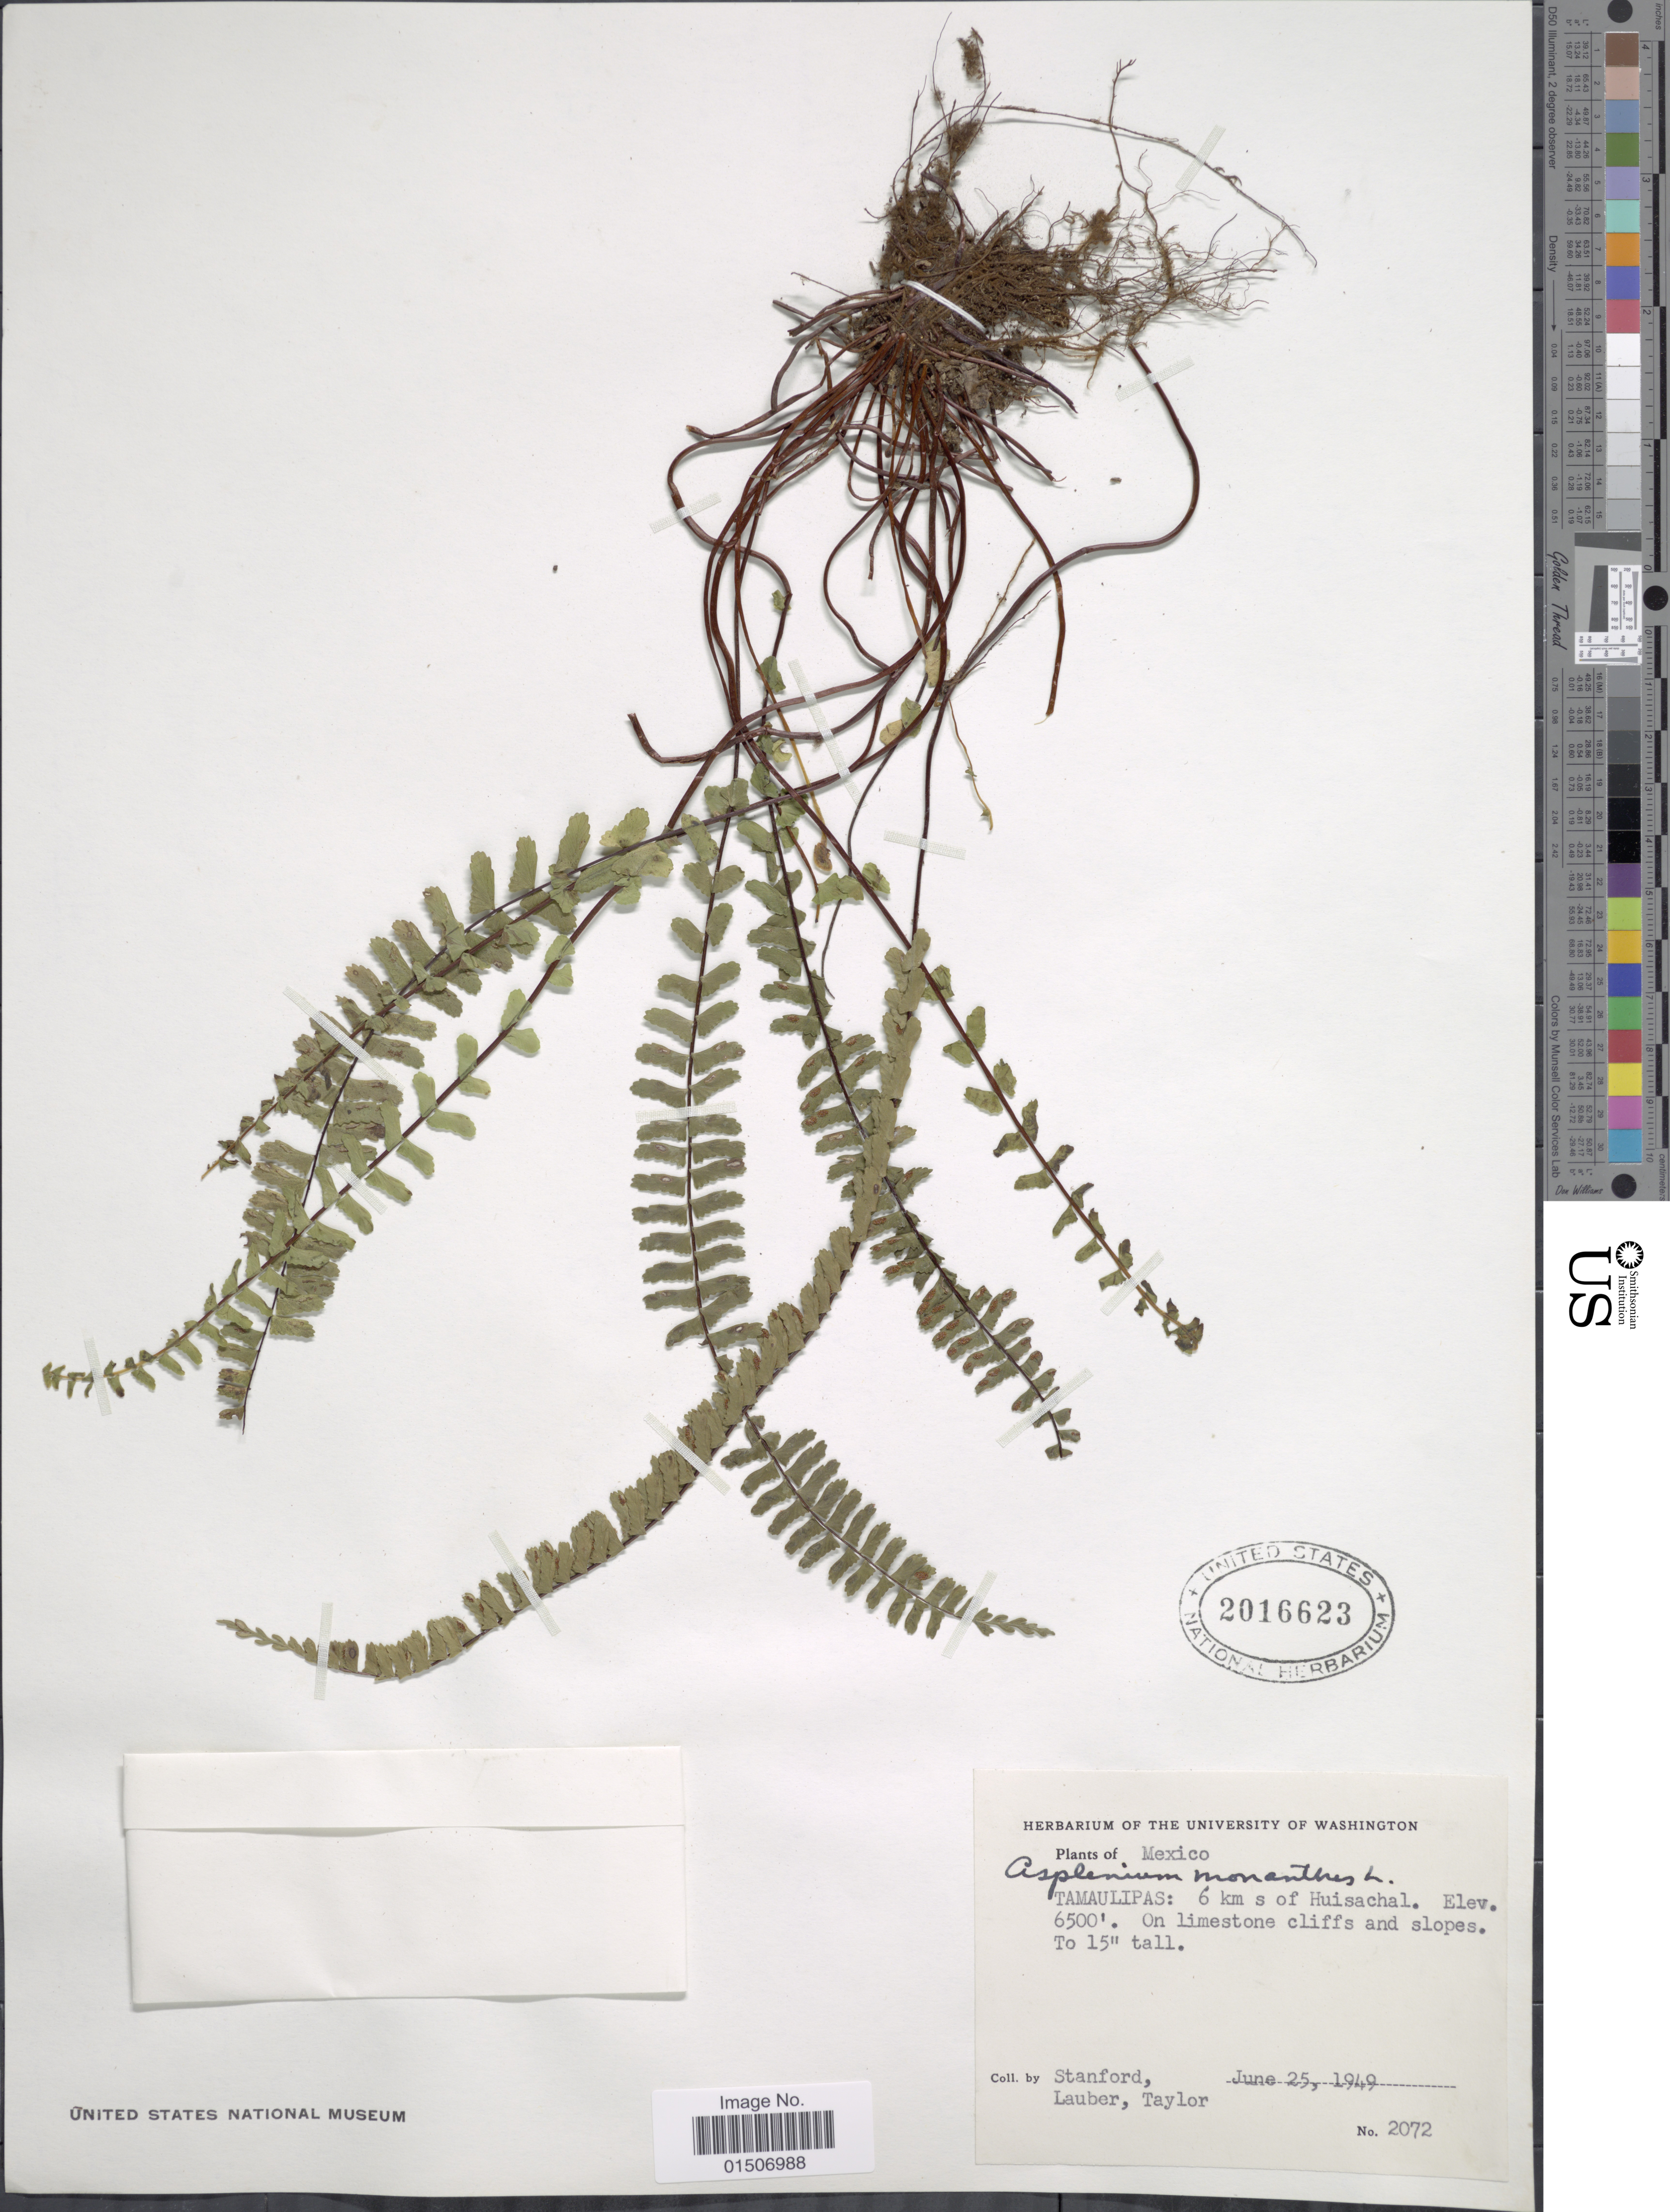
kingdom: Plantae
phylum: Tracheophyta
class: Polypodiopsida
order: Polypodiales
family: Aspleniaceae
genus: Asplenium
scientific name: Asplenium monanthes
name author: L.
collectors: -. Stanford, Lauber, -- & -. Taylor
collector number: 2072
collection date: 1949-06-25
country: Mexico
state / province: Tamaulipas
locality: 6 km s of Huisachal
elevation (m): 1981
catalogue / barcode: US 2016623